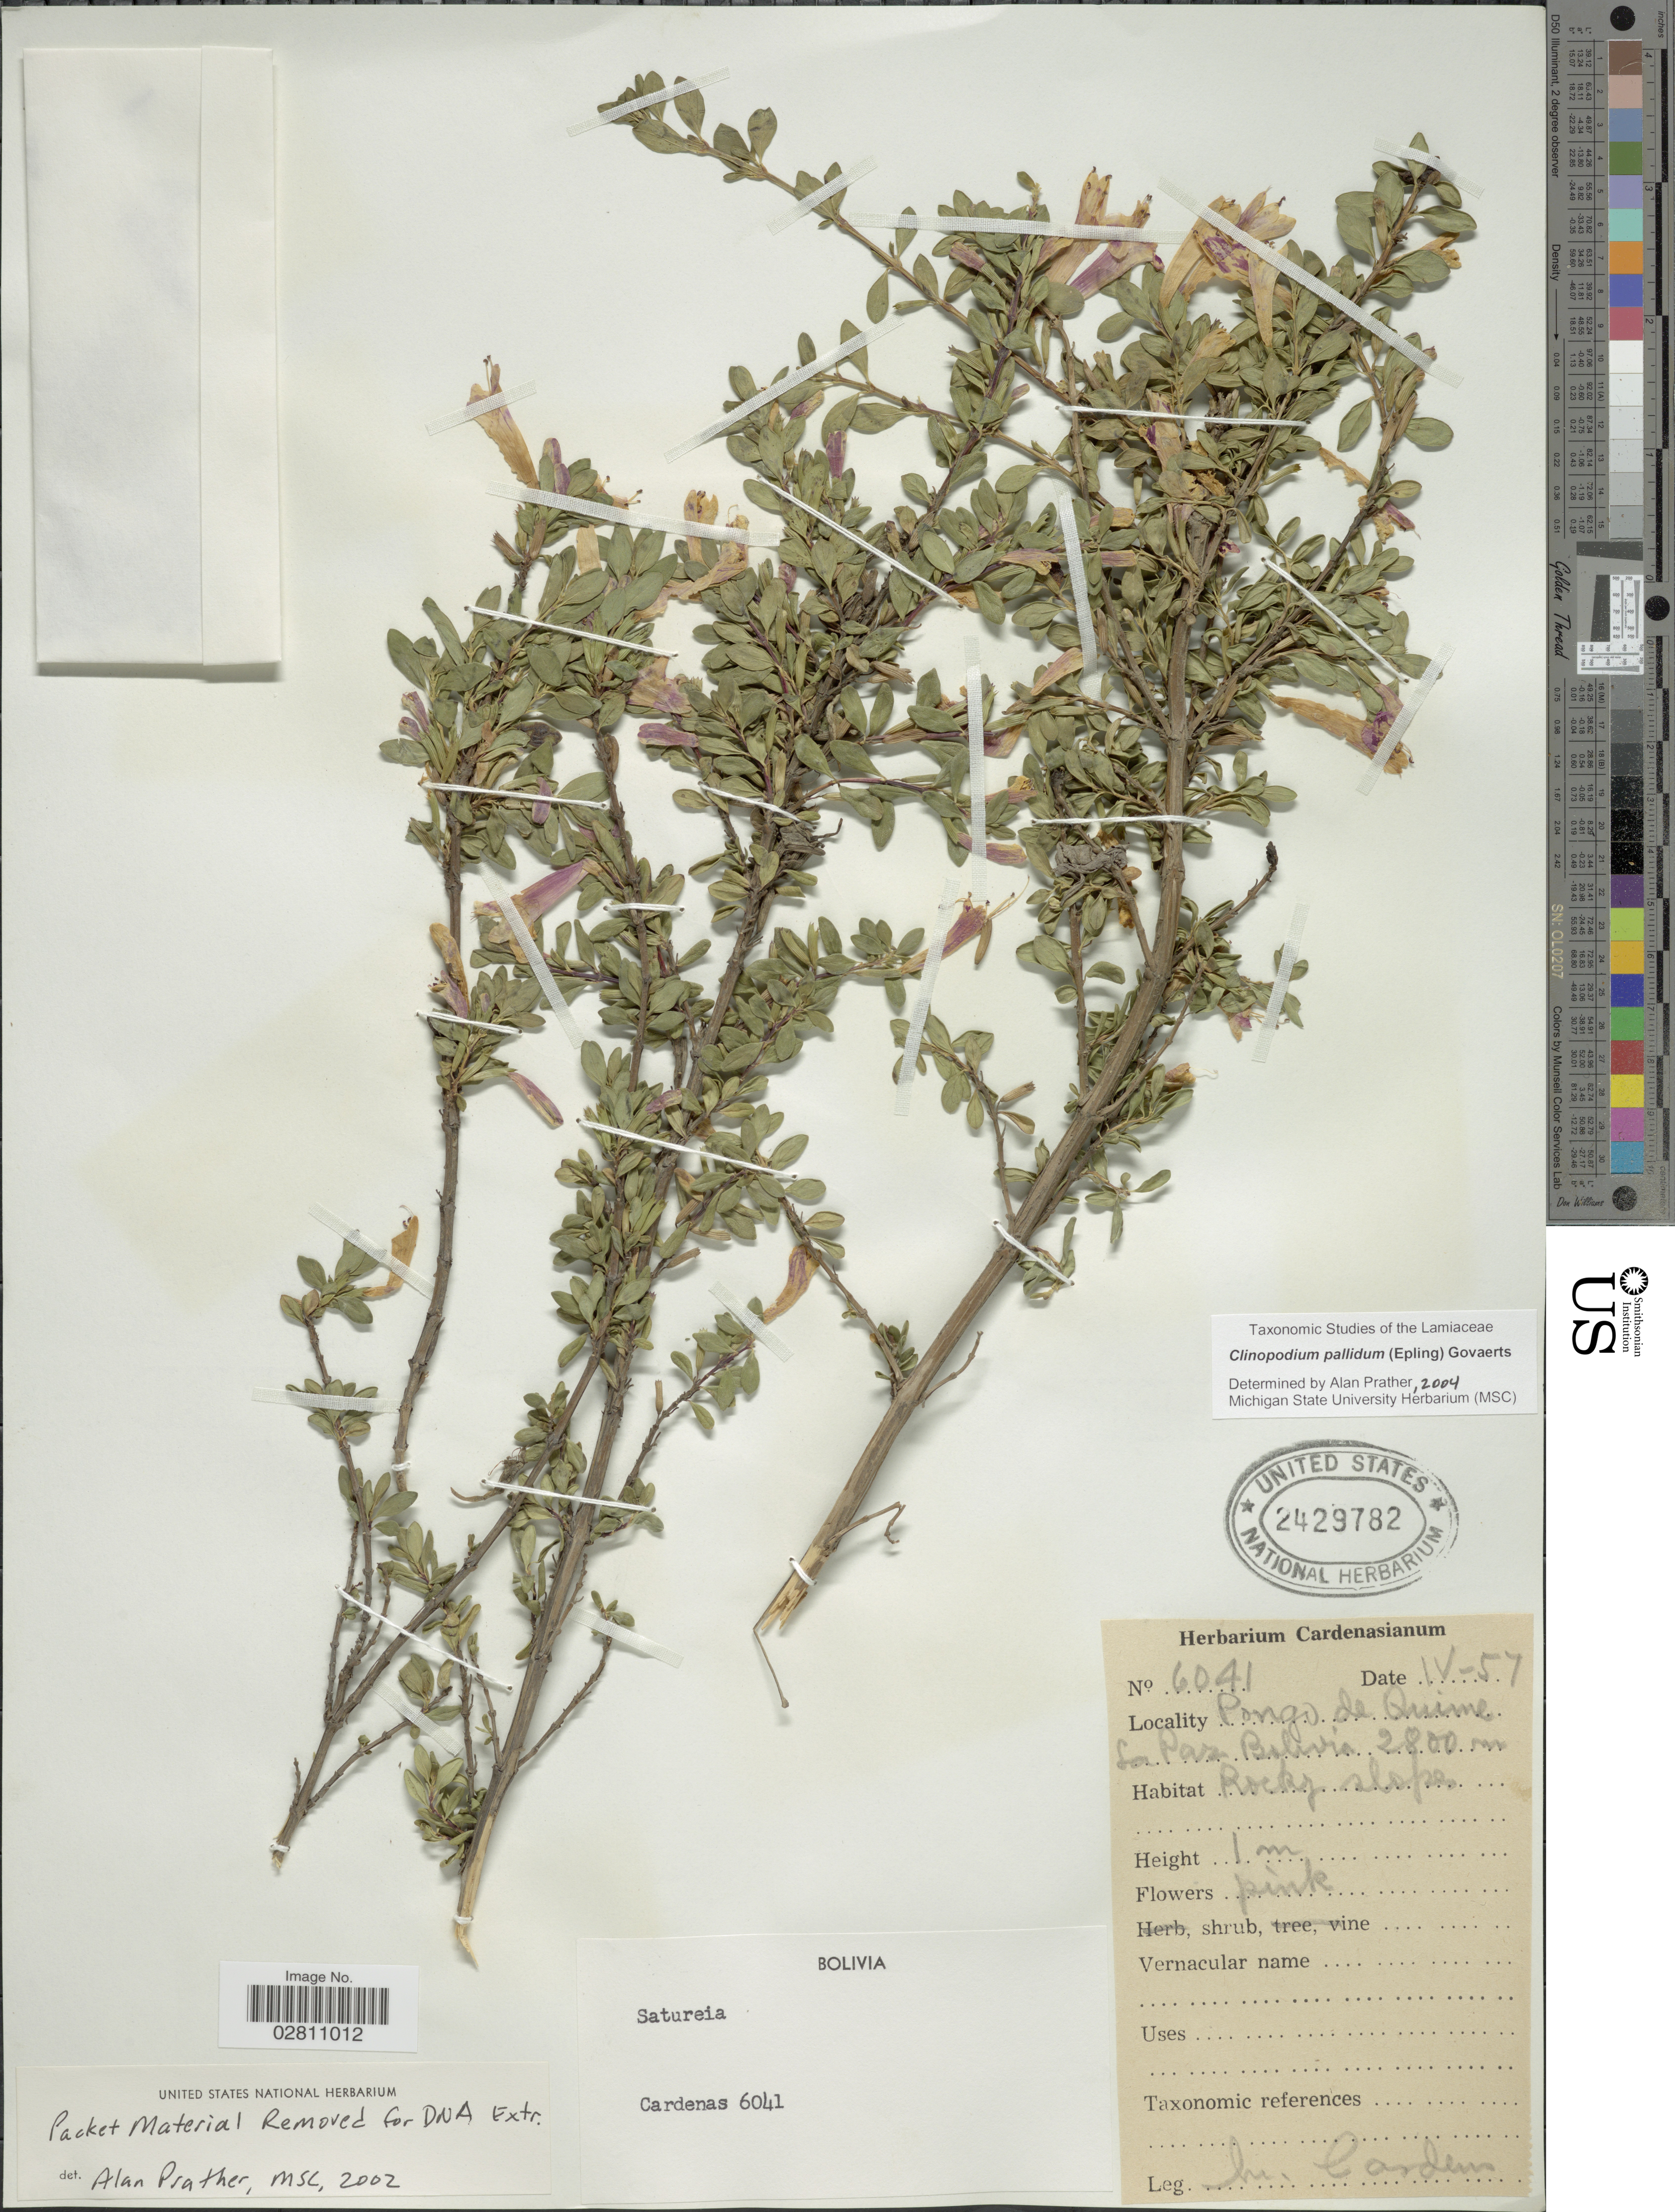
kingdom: Plantae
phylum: Tracheophyta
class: Magnoliopsida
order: Lamiales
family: Lamiaceae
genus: Clinopodium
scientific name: Clinopodium pallidum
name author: (Epling) Govaerts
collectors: M. Cárdenas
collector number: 6041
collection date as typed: Transcribed d/m/y: /4/57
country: Bolivia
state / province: La Paz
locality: Pongo de Quime, La Paz, Bolivia.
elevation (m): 2800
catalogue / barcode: US 2429782